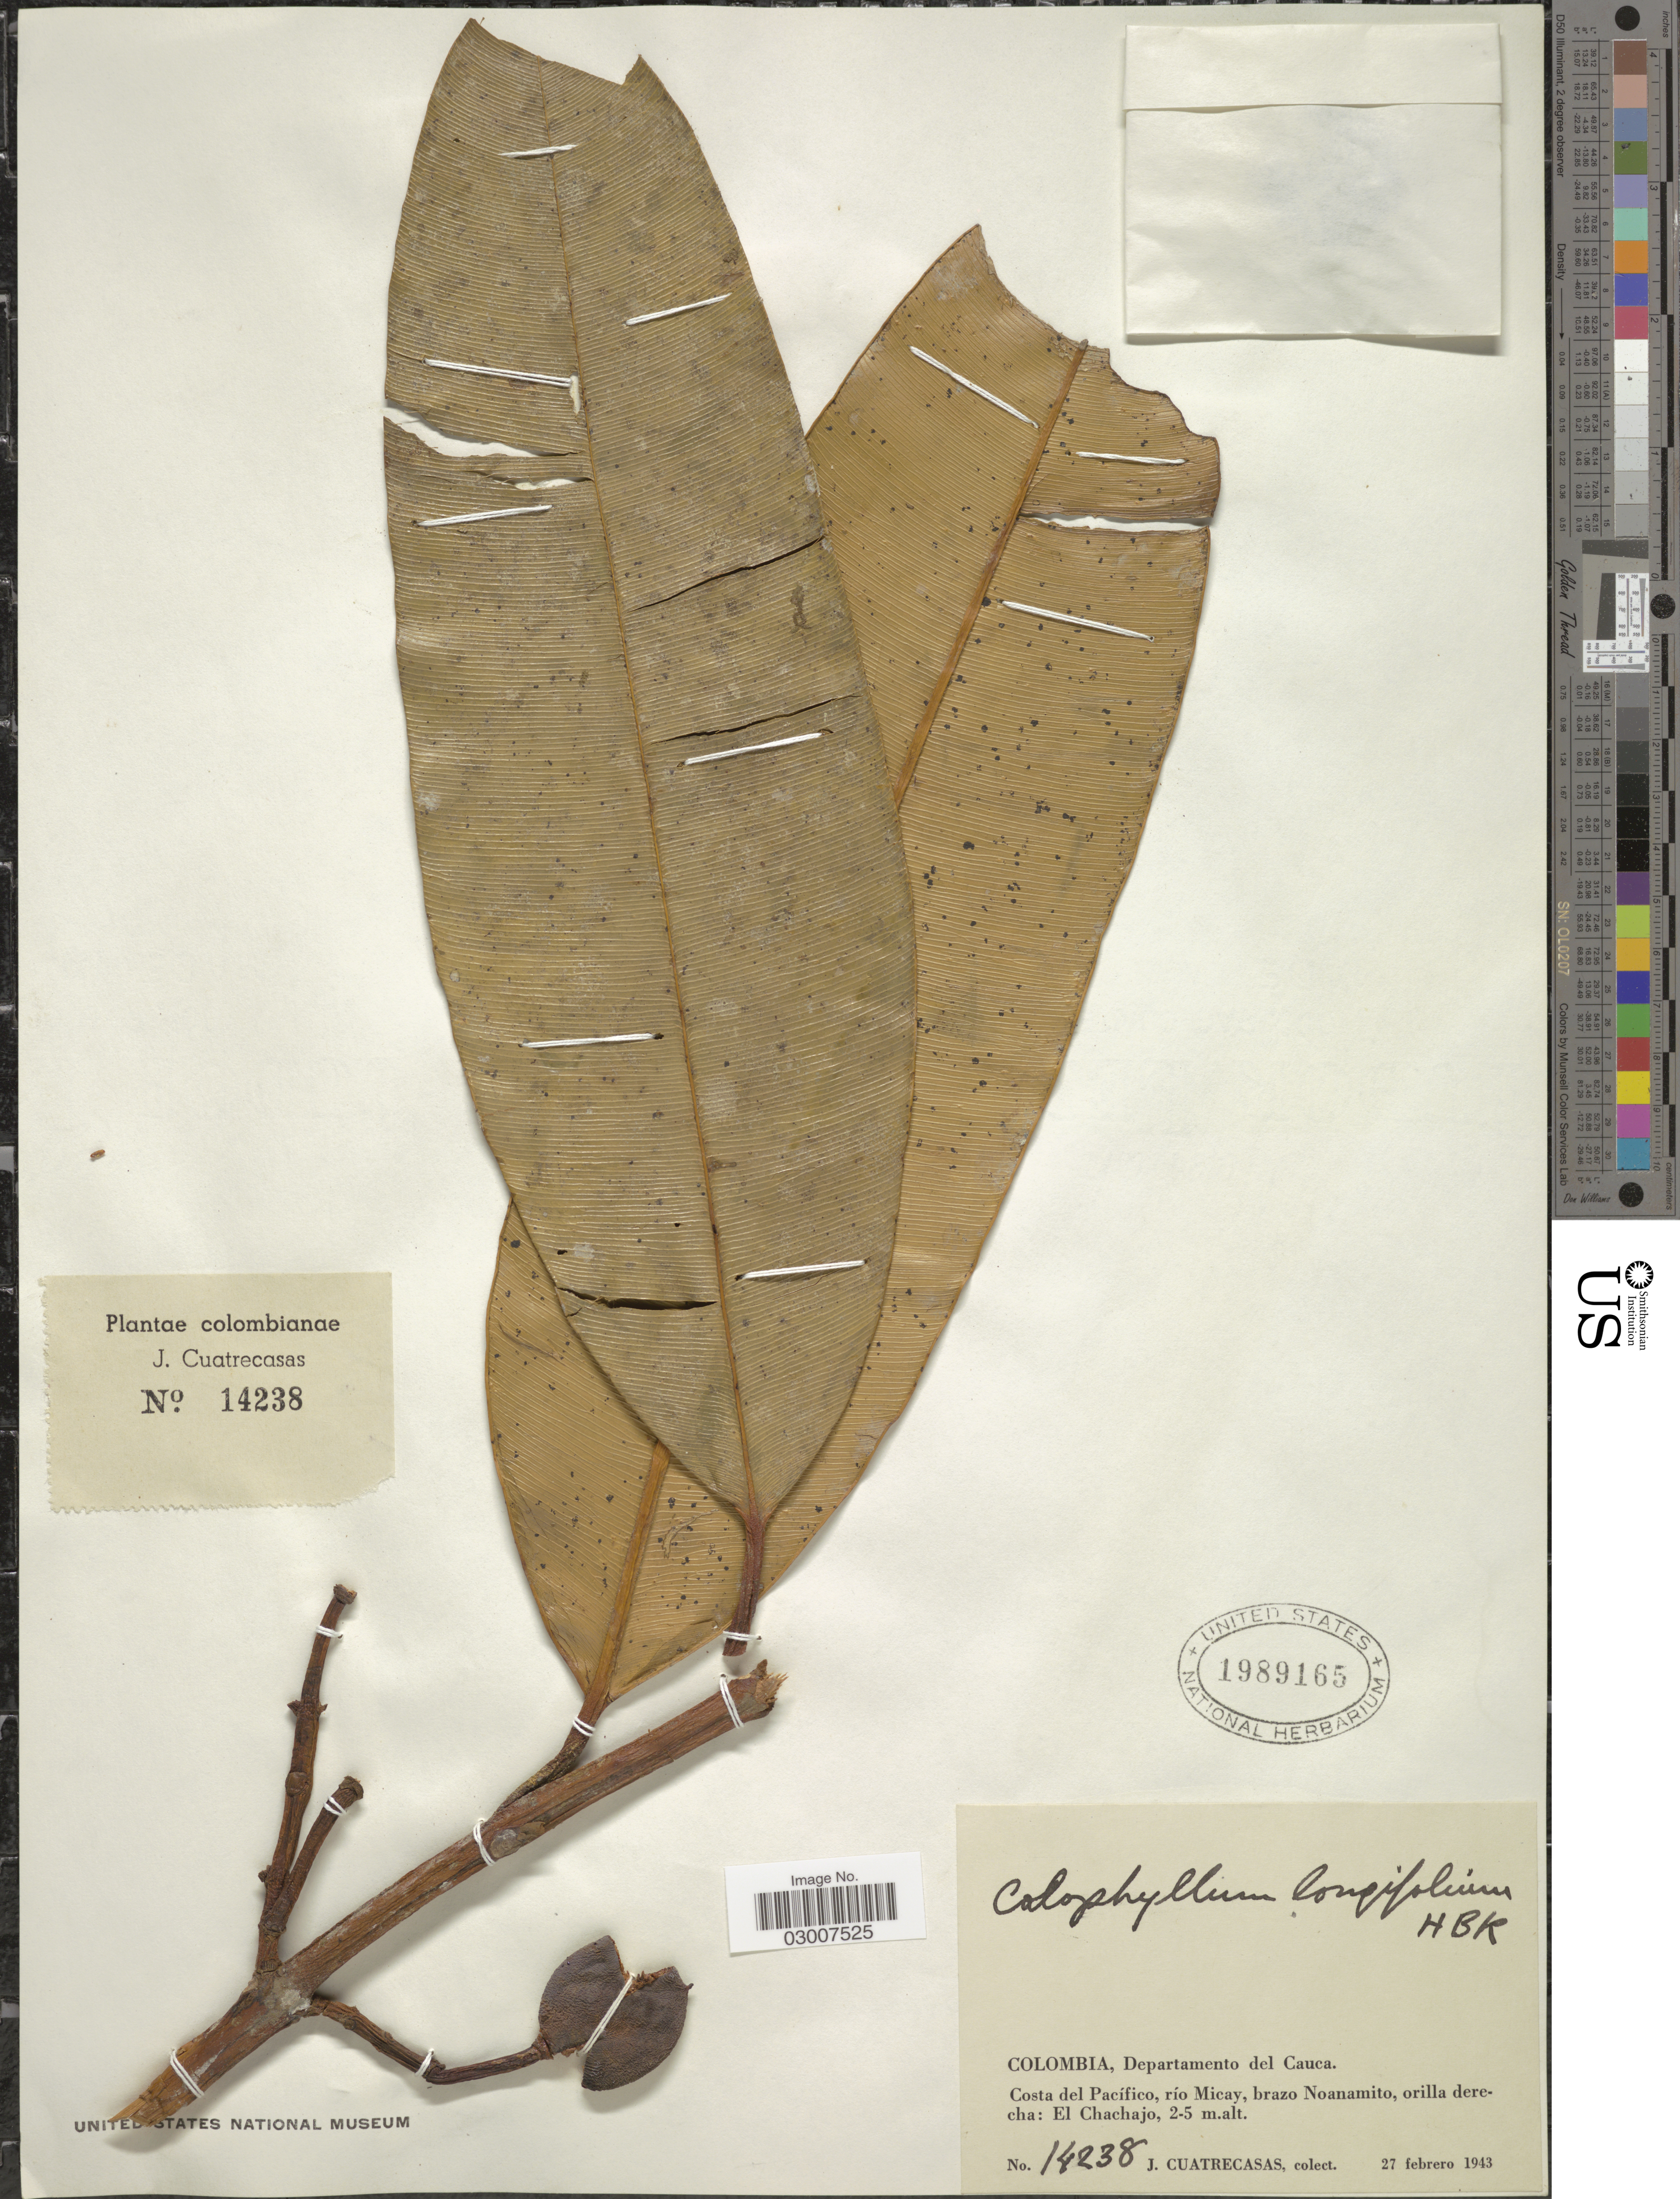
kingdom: Plantae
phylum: Tracheophyta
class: Magnoliopsida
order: Malpighiales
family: Calophyllaceae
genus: Calophyllum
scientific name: Calophyllum longifolium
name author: Willd.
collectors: J. Cuatrecasas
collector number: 14238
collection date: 1943-02-27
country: Colombia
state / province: Cauca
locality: Departamento del Cauca. Costa del Pacífico, río Micay, brazo Noanamito, orilla derecha: El Chachajo.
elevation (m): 2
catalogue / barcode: US 1989165